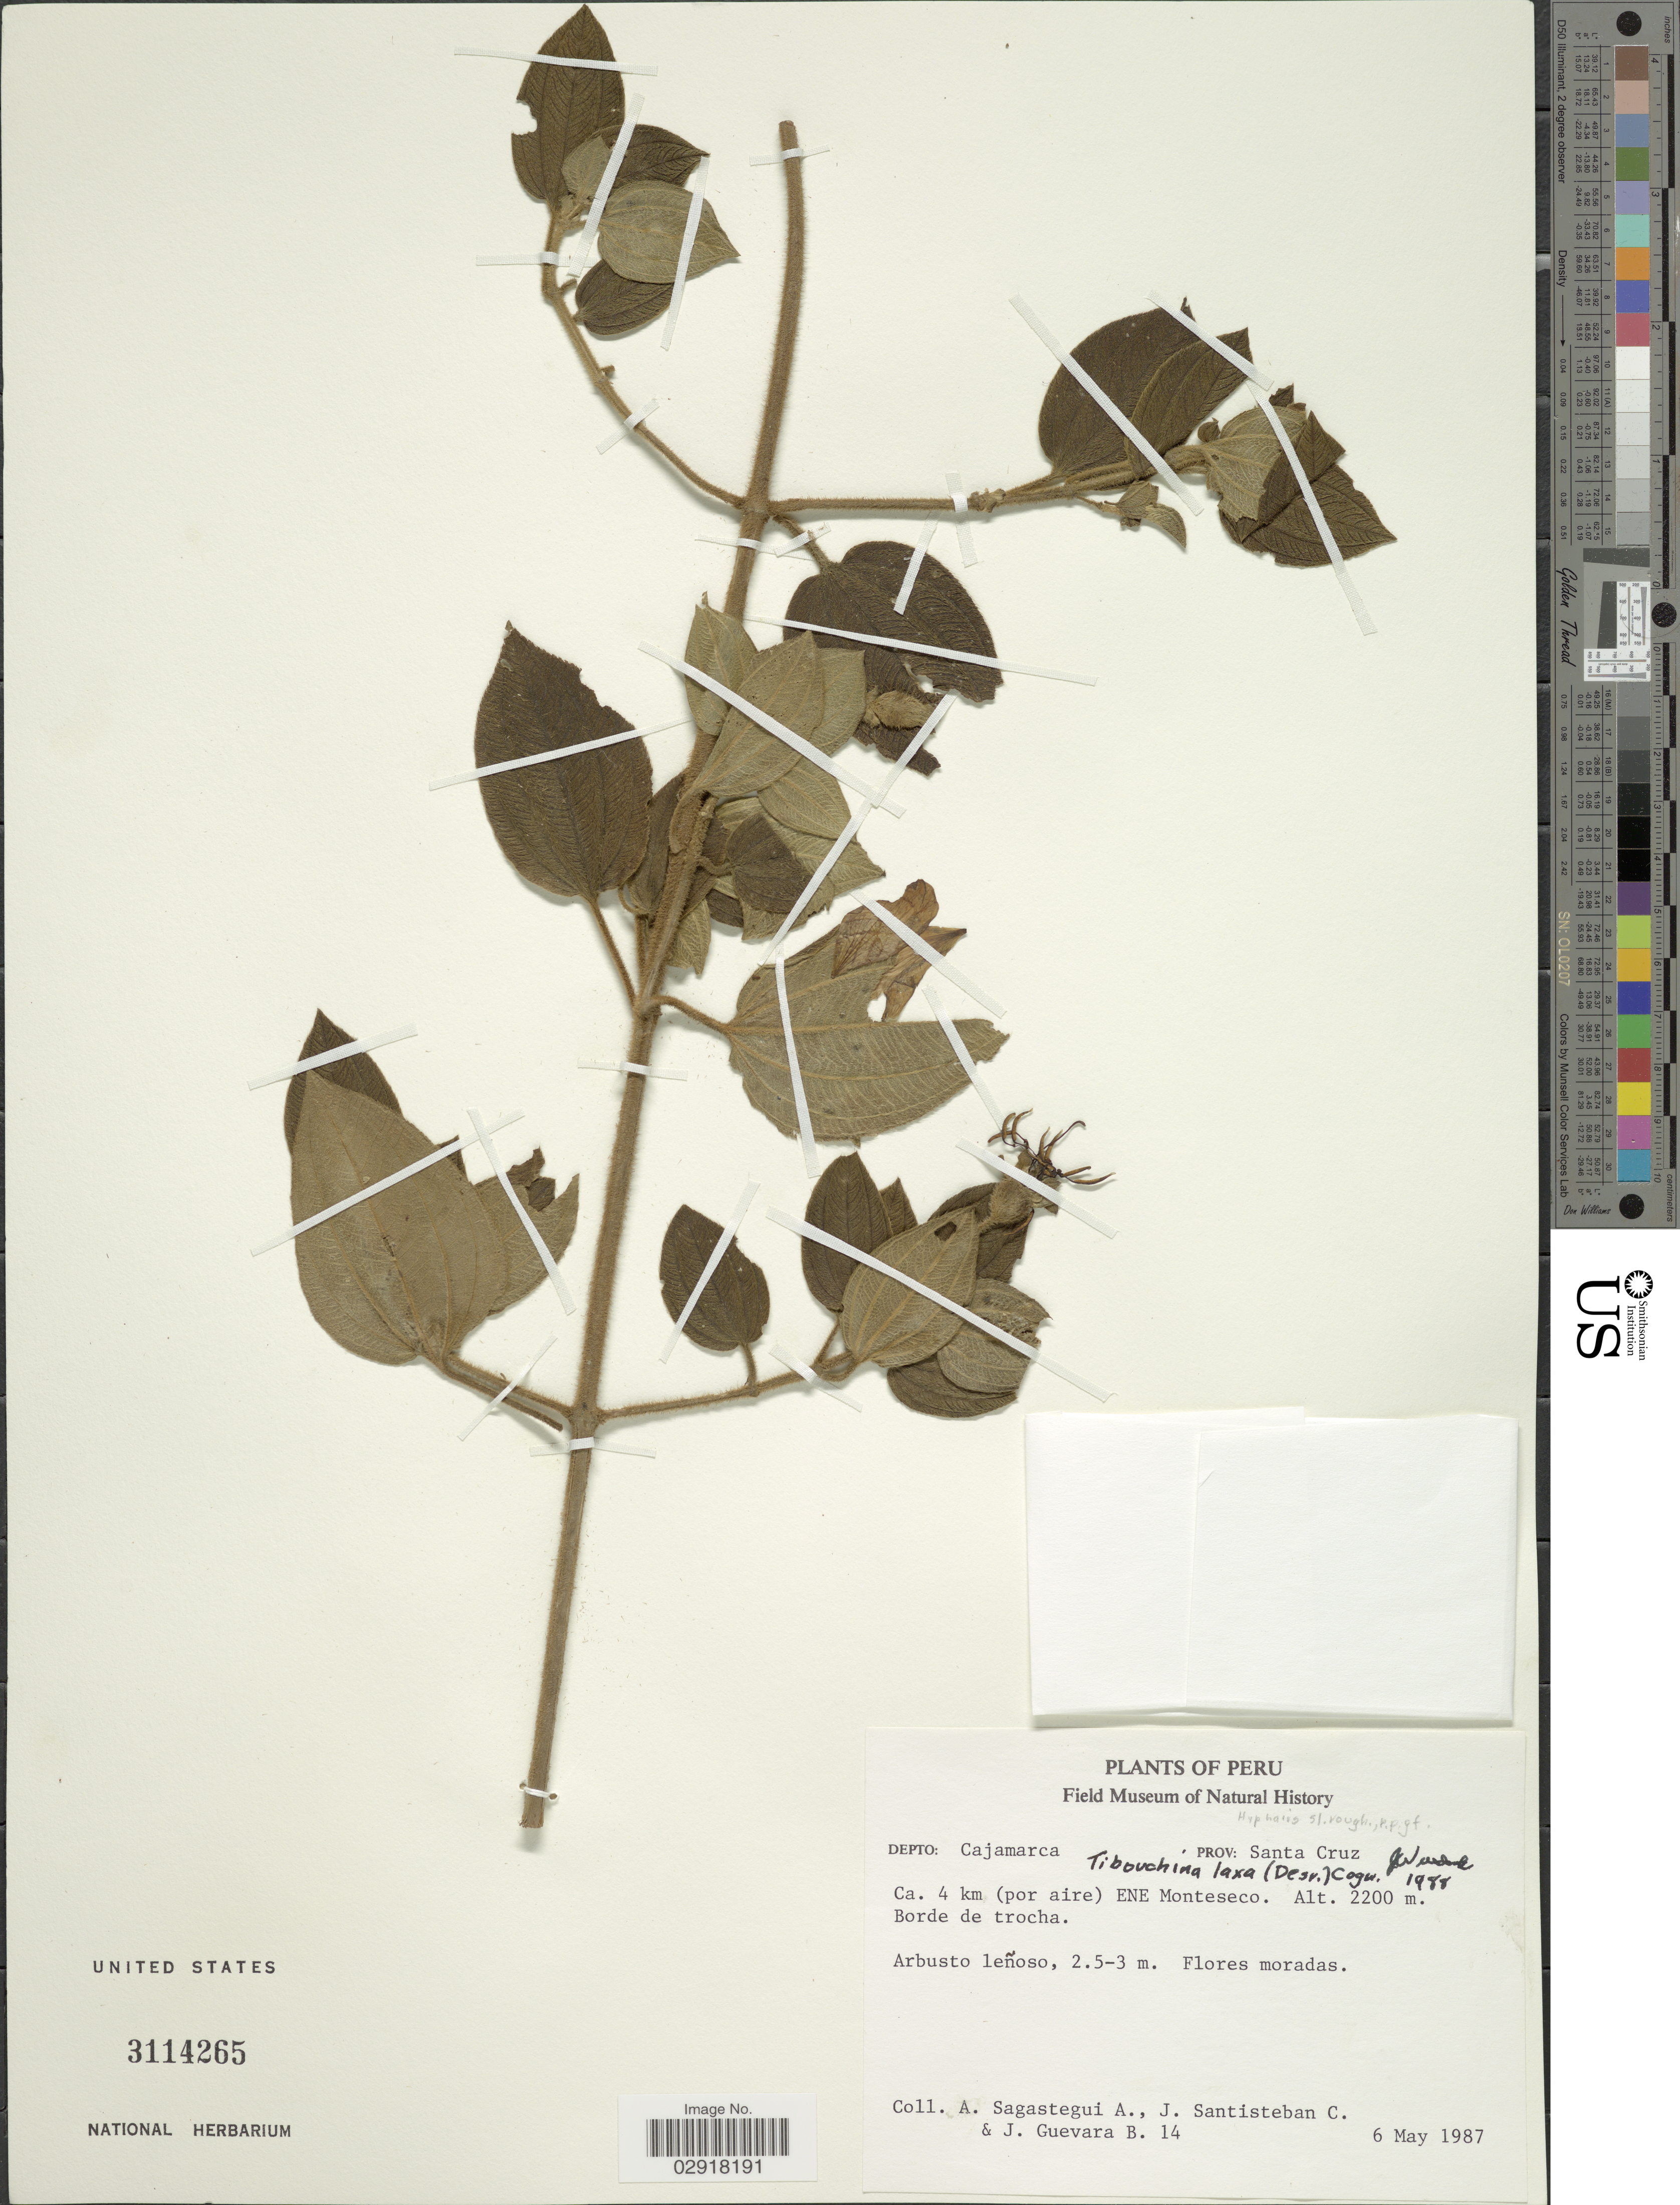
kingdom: Plantae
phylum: Tracheophyta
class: Magnoliopsida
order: Myrtales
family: Melastomataceae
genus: Chaetogastra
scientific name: Chaetogastra laxa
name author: (Desr.) P.J.F. Guim. & Michelang.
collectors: A. Sagástegui A., J. Santisteban C. & J. Guevara B.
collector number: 14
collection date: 1987-05-06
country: Peru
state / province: Cajamarca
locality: Depto: Cajamarca. Prov. Santa Cruz. Ca. 4 km (por aire) ENE Monteseco.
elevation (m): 2200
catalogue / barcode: US 3114265